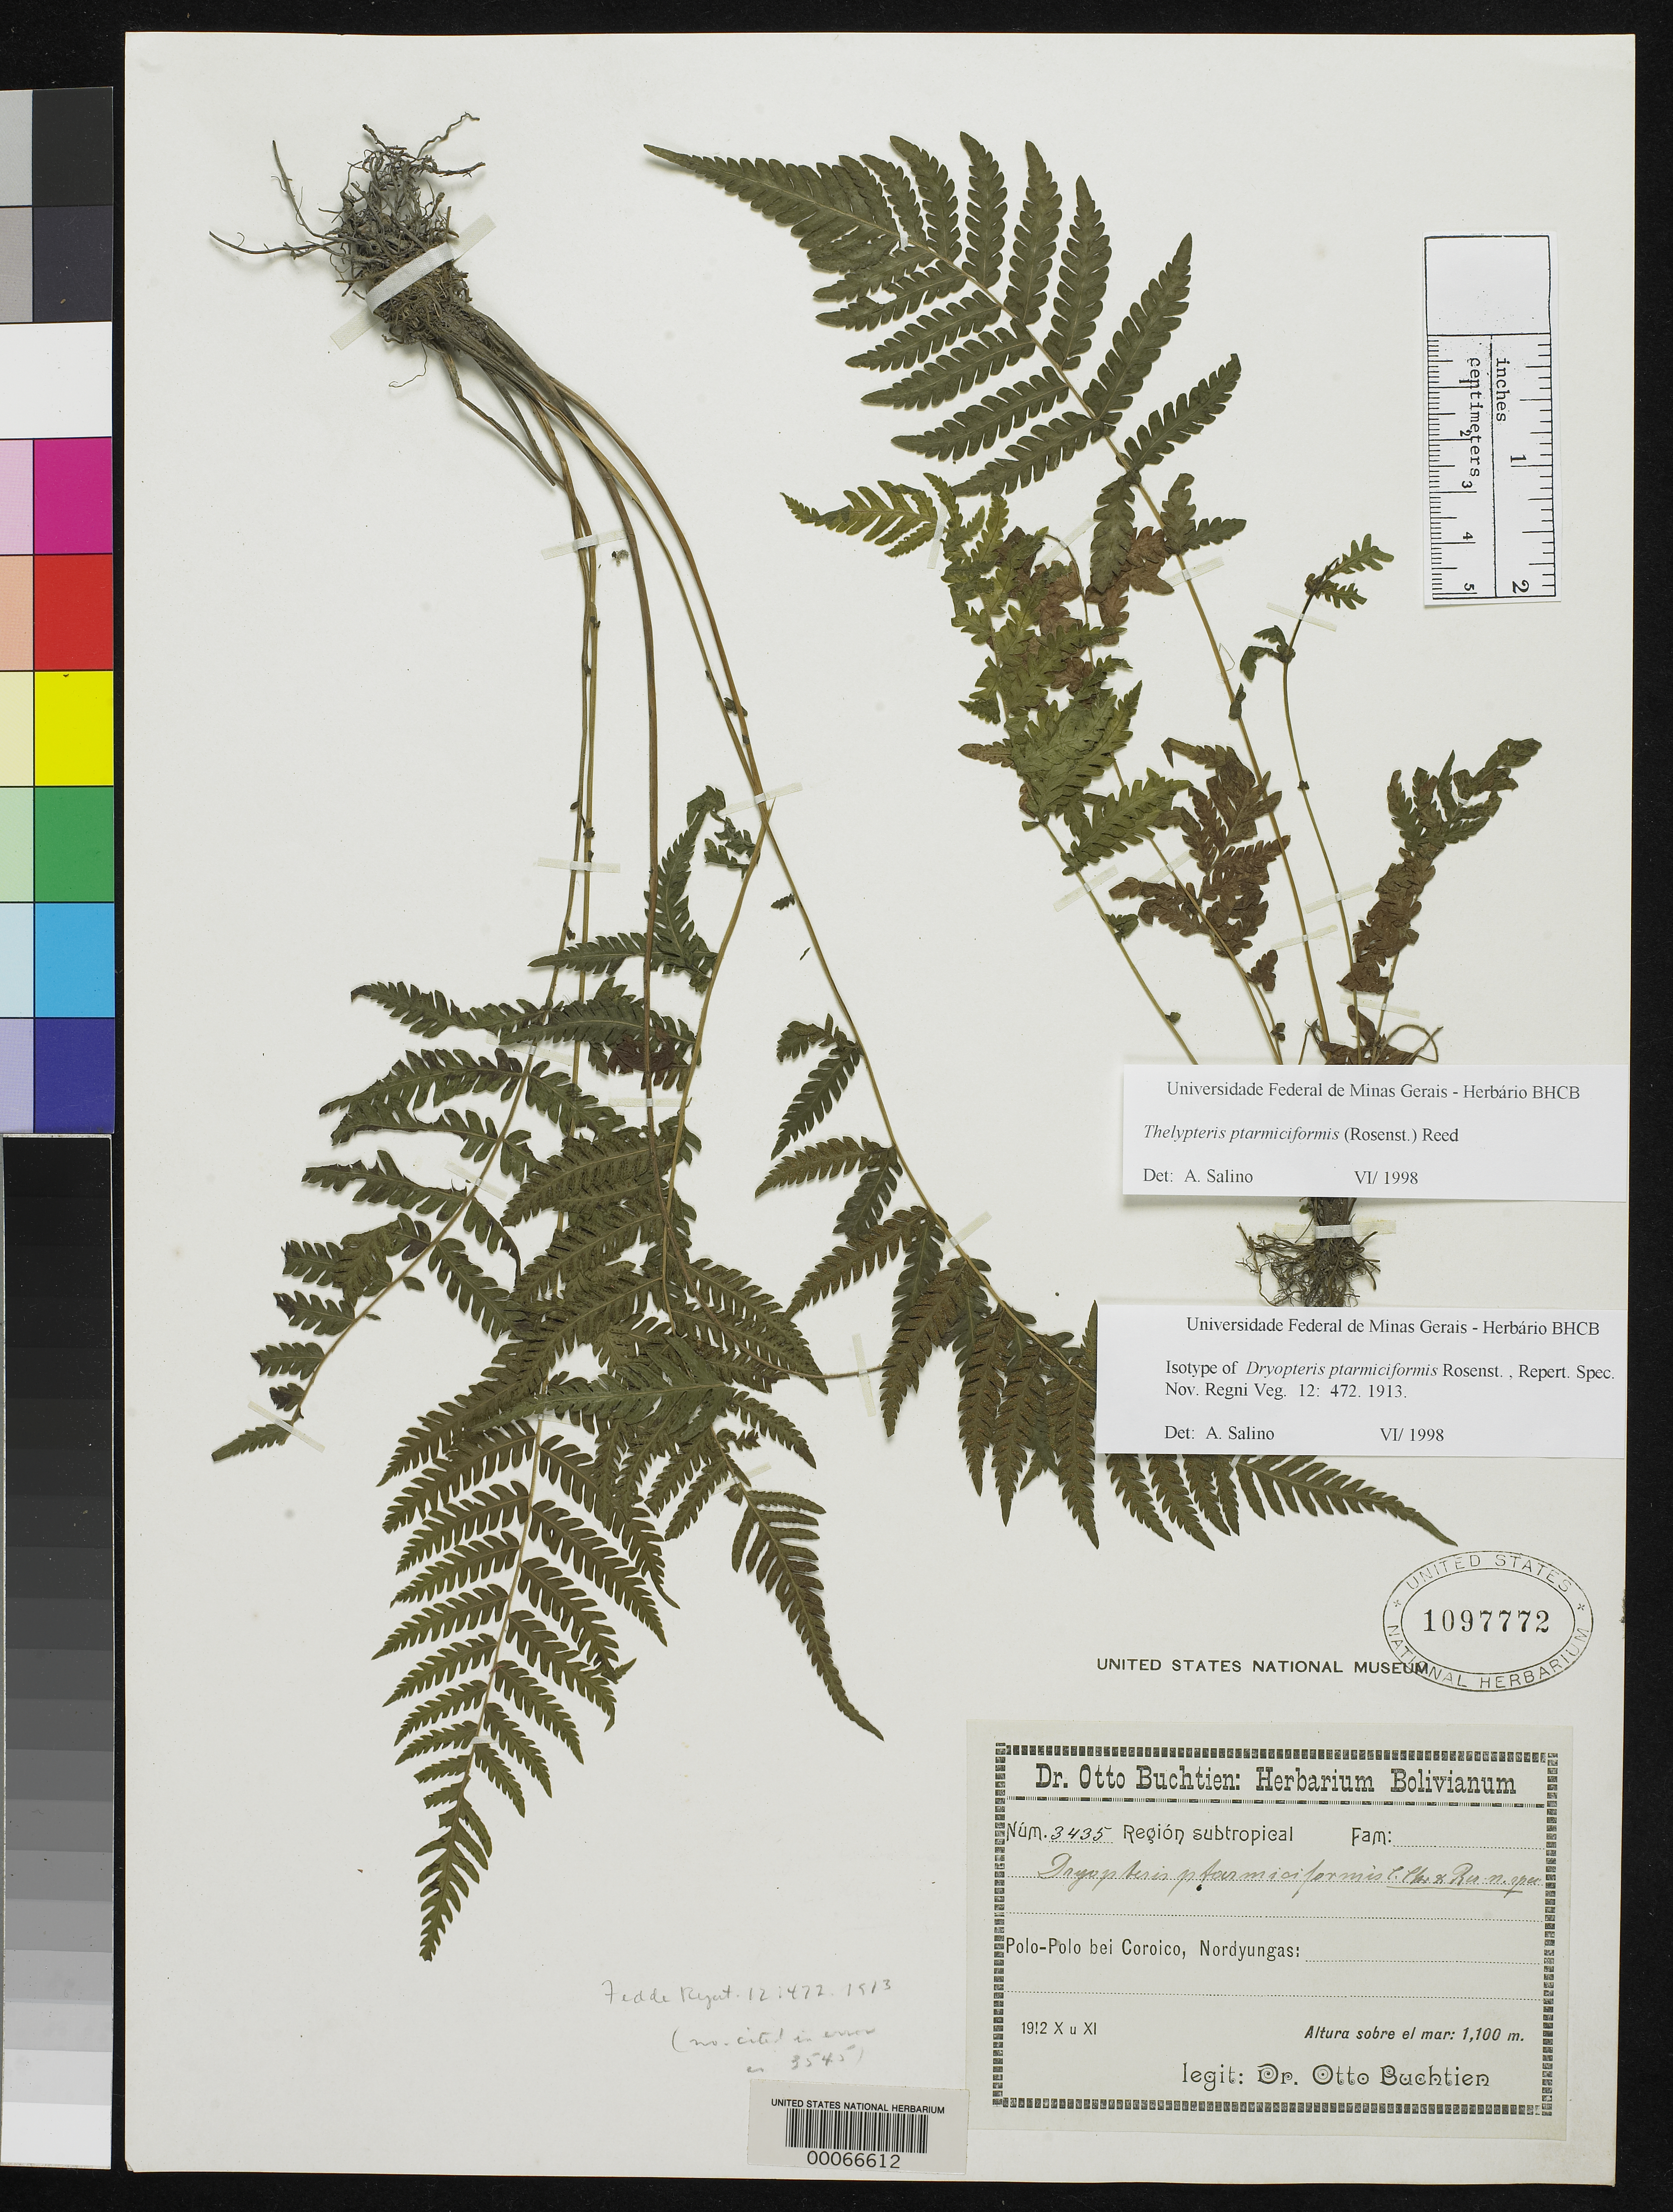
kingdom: Plantae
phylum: Tracheophyta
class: Polypodiopsida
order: Polypodiales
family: Dryopteridaceae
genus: Dryopteris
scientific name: Dryopteris ptarmiciformis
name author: C. Chr. & Rosenst.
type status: Isotype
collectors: O. Buchtien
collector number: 3435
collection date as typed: Oct 1912 to -- Nov 1912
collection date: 1912-10/1912-11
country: Bolivia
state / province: La Paz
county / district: Nor Yungas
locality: Yungas, Polo-Polo prope Coroico.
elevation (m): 1100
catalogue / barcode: US 1097772